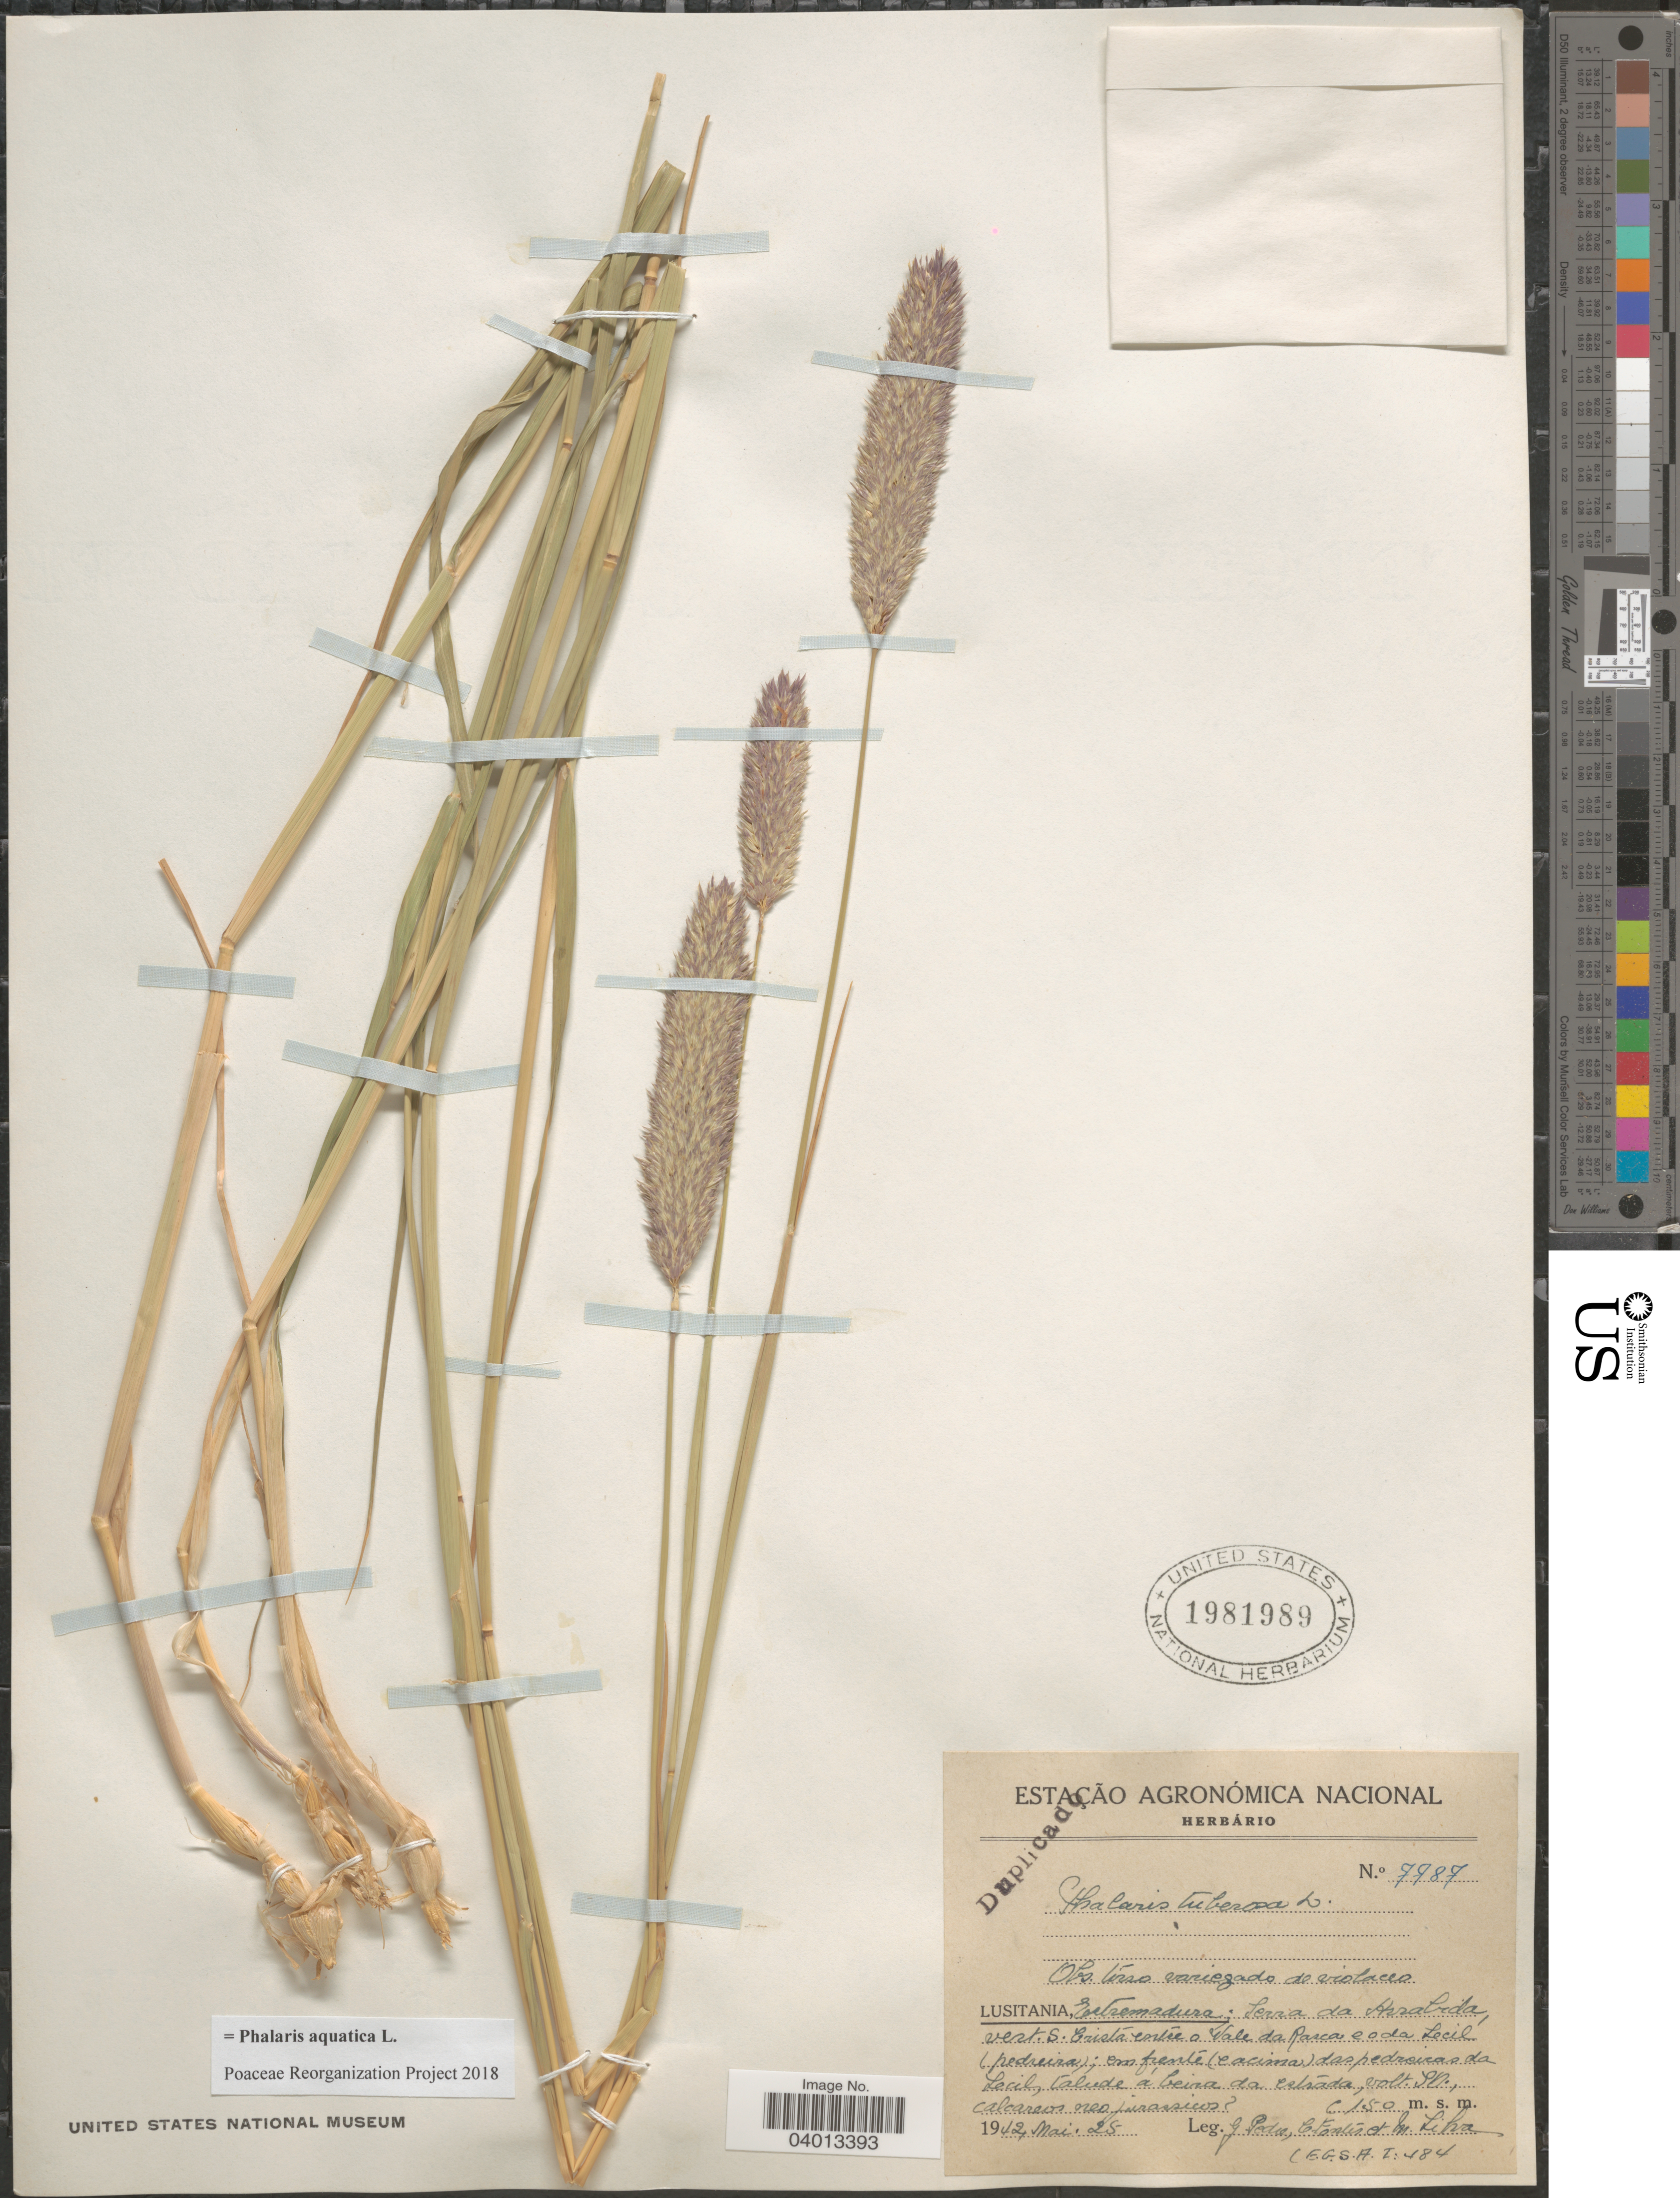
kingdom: Plantae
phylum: Tracheophyta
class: Liliopsida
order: Poales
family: Poaceae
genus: Phalaris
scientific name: Phalaris aquatica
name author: L.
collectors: G. Pedro, C. Fontes & M. Liha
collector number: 7787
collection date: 1942-05-25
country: Portugal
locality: Lusitania, Extremadura: Serra da Arrabida, vert. S. Crista entre o vale da Pasca e o da Lecil (pedreira); em frente (e acima) das pedreiras da Lecil, talude á beira da estrada. [interpreted]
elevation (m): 150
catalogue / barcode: US 1981989